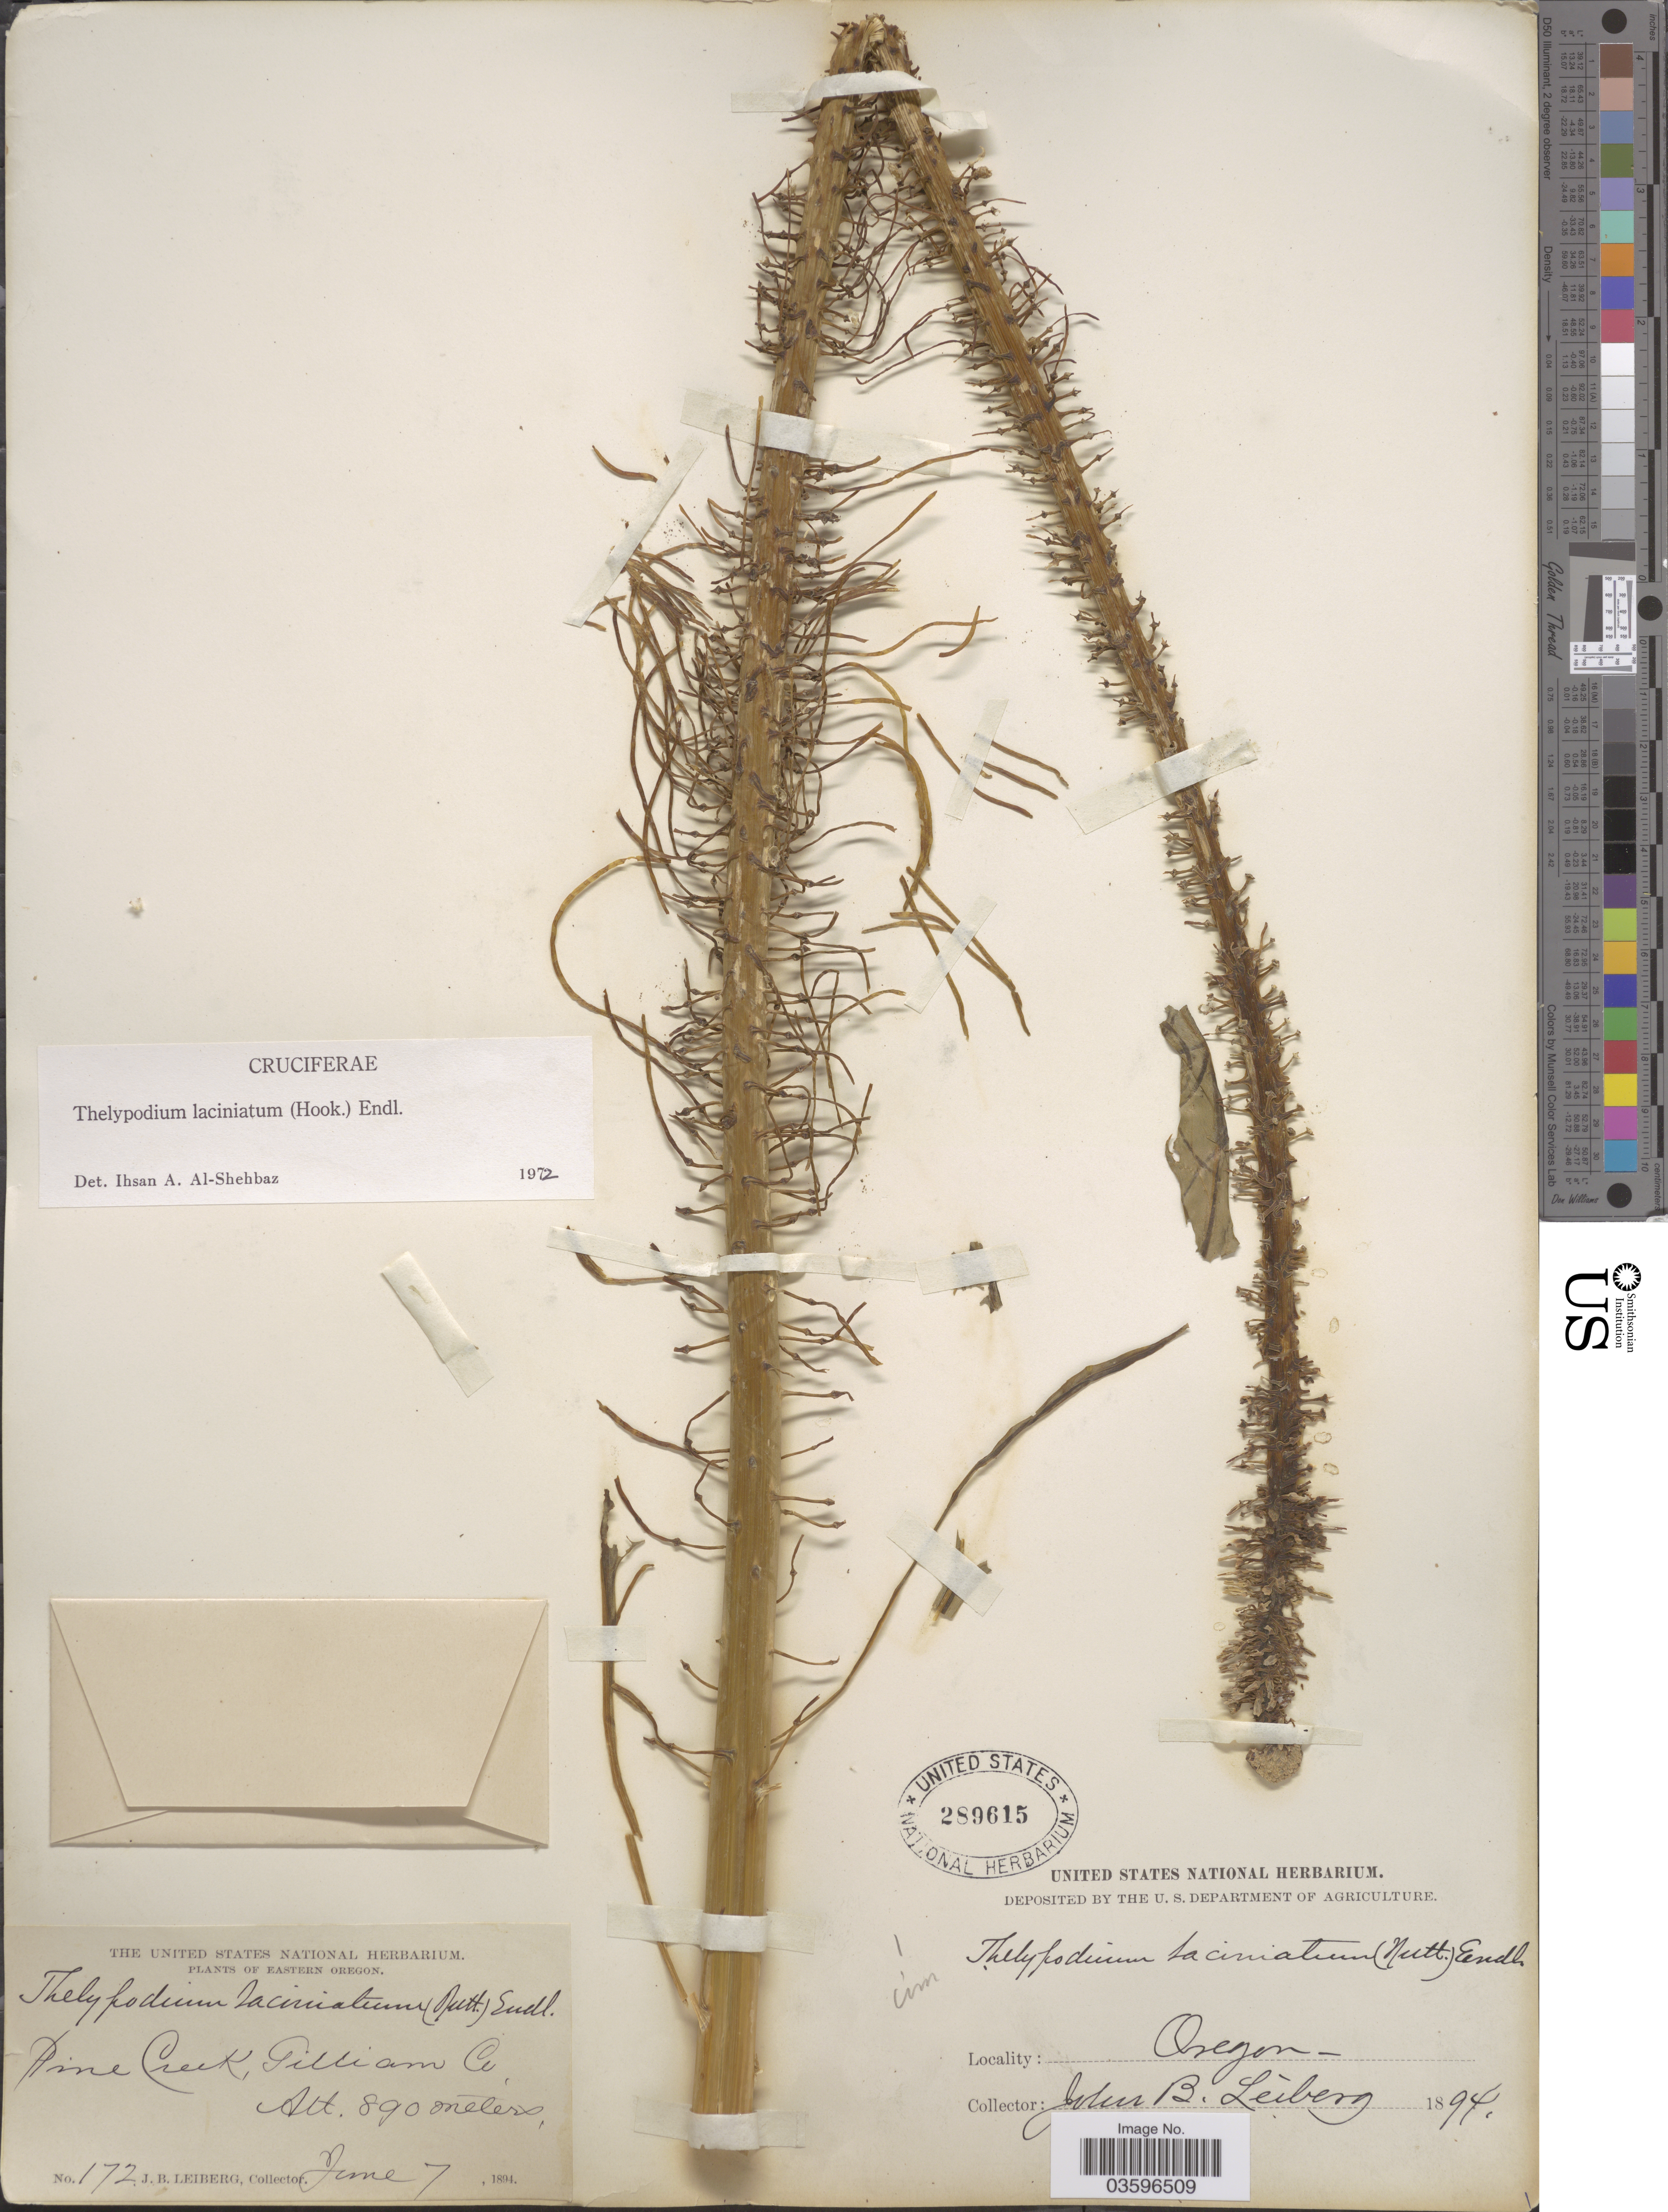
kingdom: Plantae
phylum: Tracheophyta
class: Magnoliopsida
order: Brassicales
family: Brassicaceae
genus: Thelypodium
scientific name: Thelypodium laciniatum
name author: (Hook.) Endl.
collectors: J. B. Leiberg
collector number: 172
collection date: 1894-06-07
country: United States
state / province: Oregon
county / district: Wheeler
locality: Eastern Oregon. Pine Creek, Gilliam Co.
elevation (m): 890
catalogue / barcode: US 289615